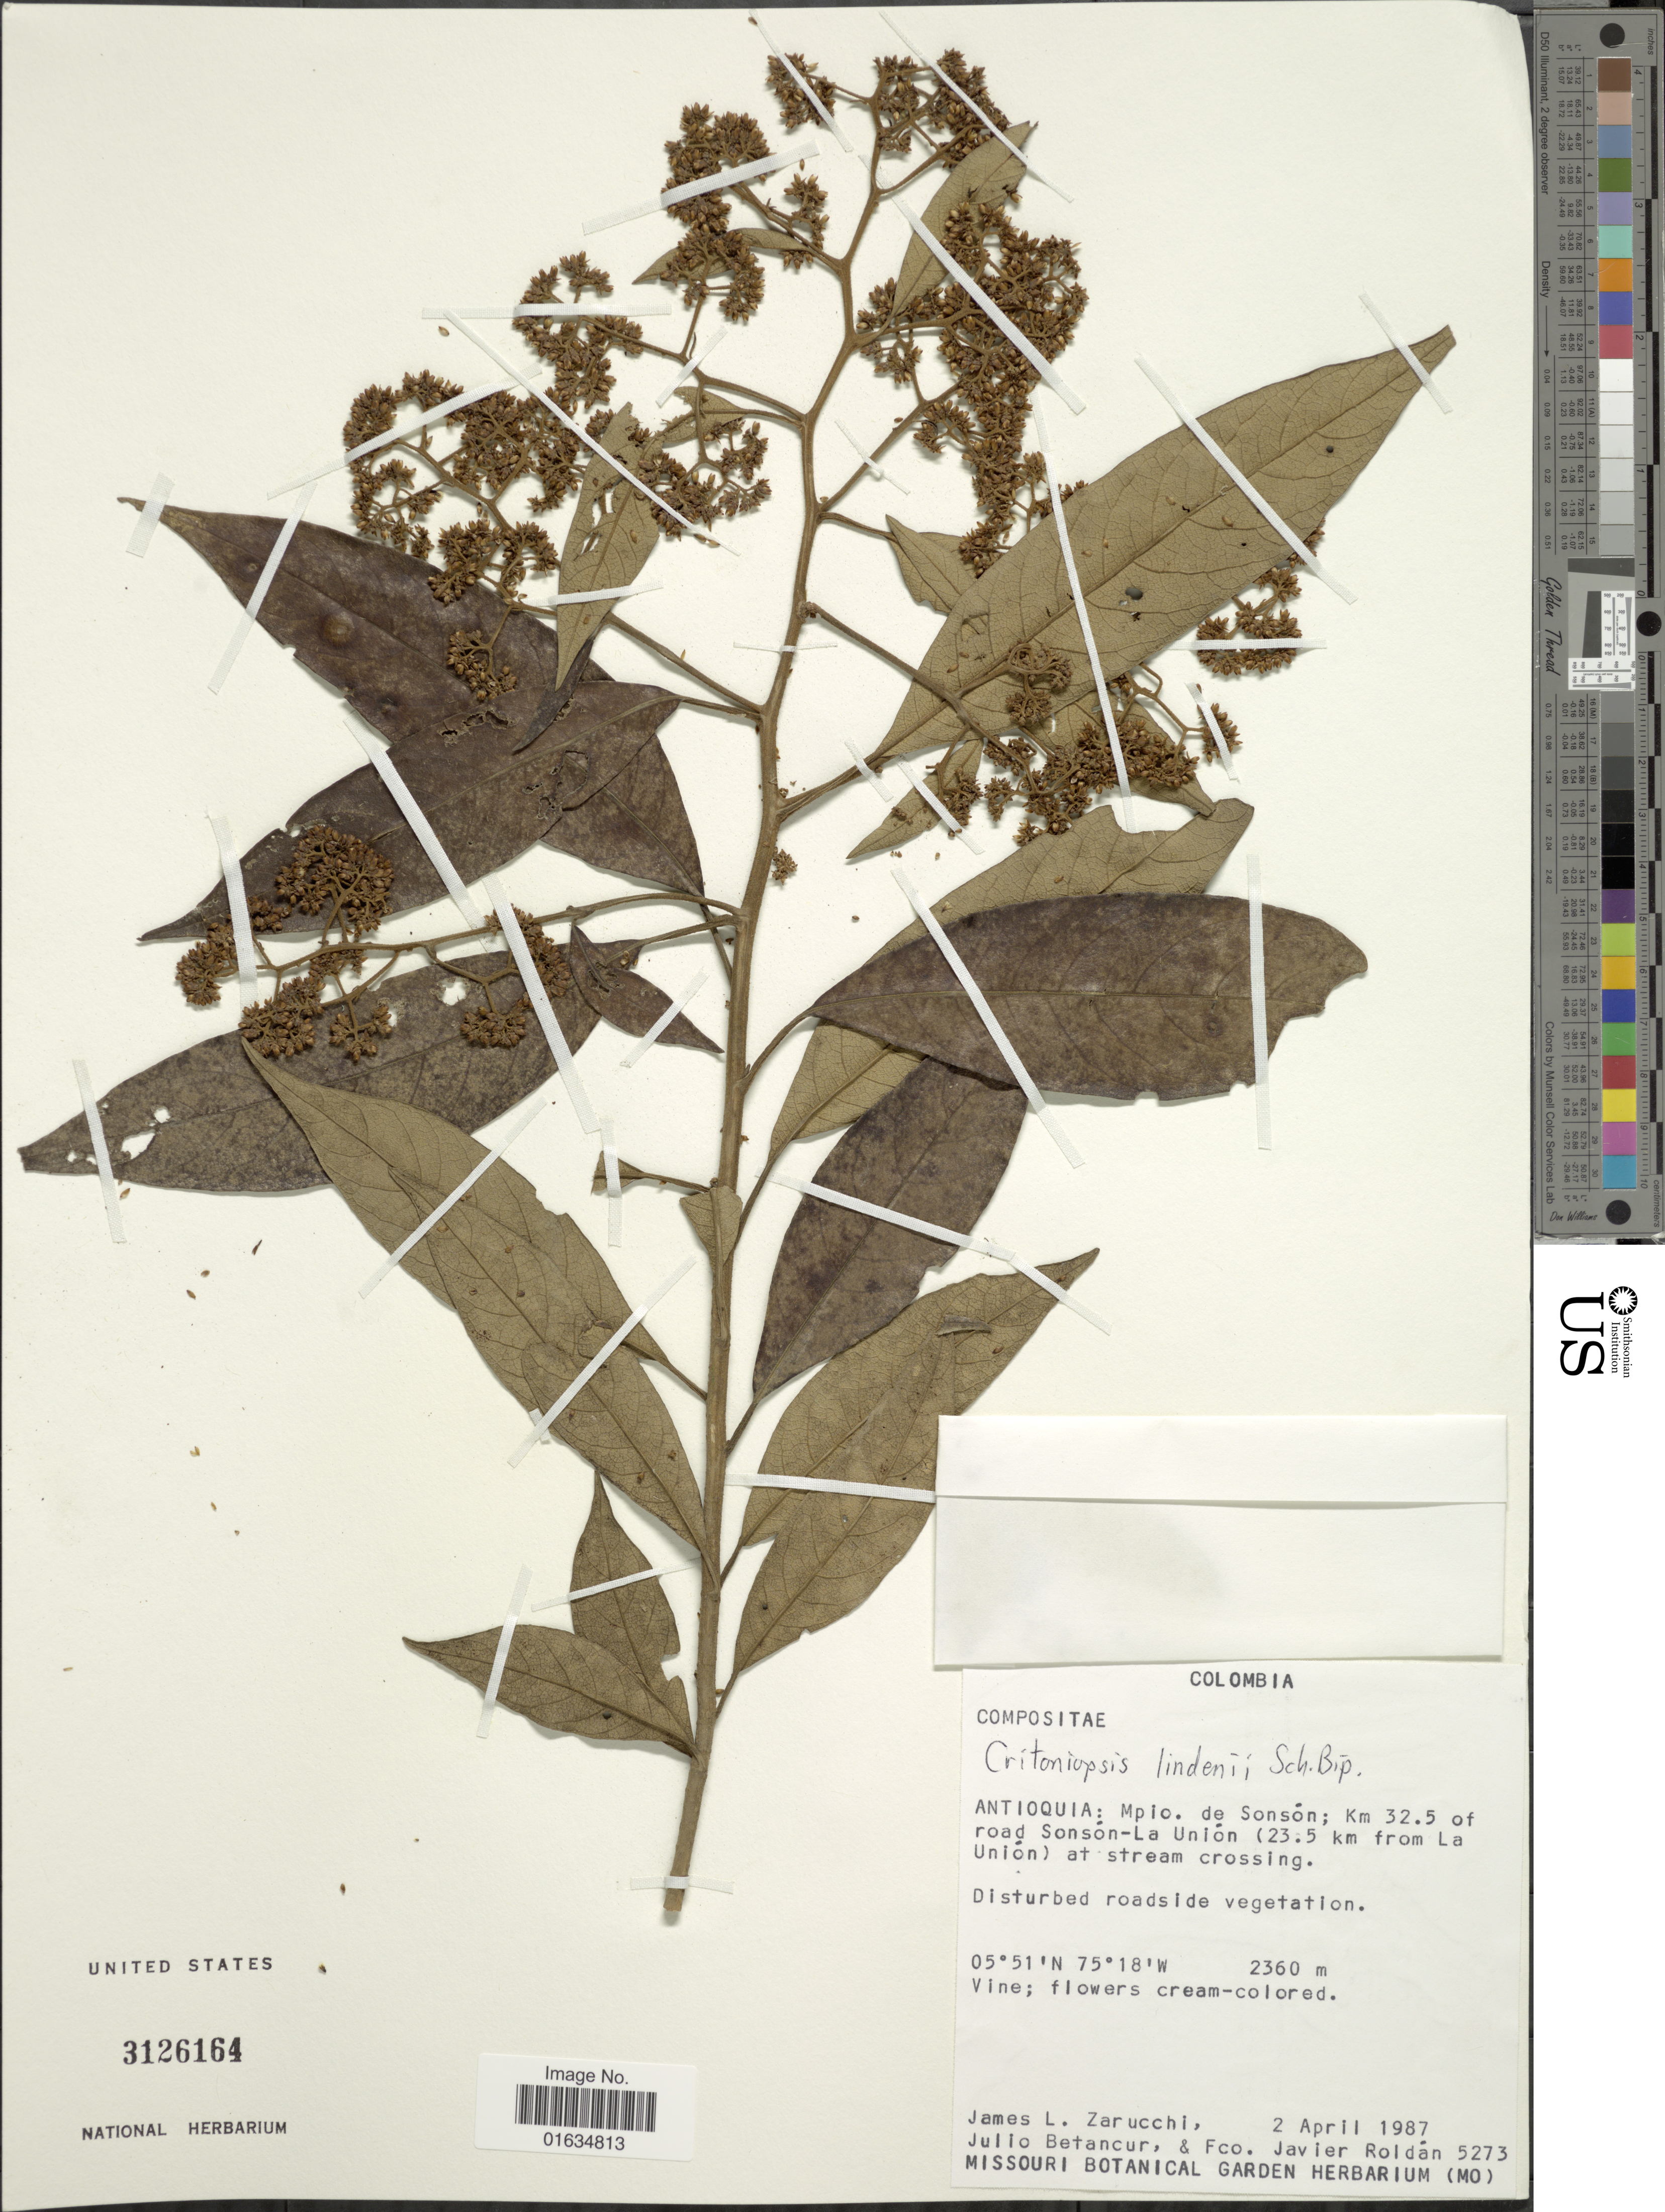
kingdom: Plantae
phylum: Tracheophyta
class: Magnoliopsida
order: Asterales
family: Asteraceae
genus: Critoniopsis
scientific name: Critoniopsis lindenii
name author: Sch. Bip.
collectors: J. L. Zarucchi, J. Betancur & F. J. Roldán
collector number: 5273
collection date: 1987-04-02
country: Colombia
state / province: Antioquia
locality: Mpio. de Sonsón; Km 32.5 of road Sonson-La Union (23.5 km from La Union) at stream crossing, disturbed roadside vegetation.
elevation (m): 2360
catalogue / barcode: US 3126164